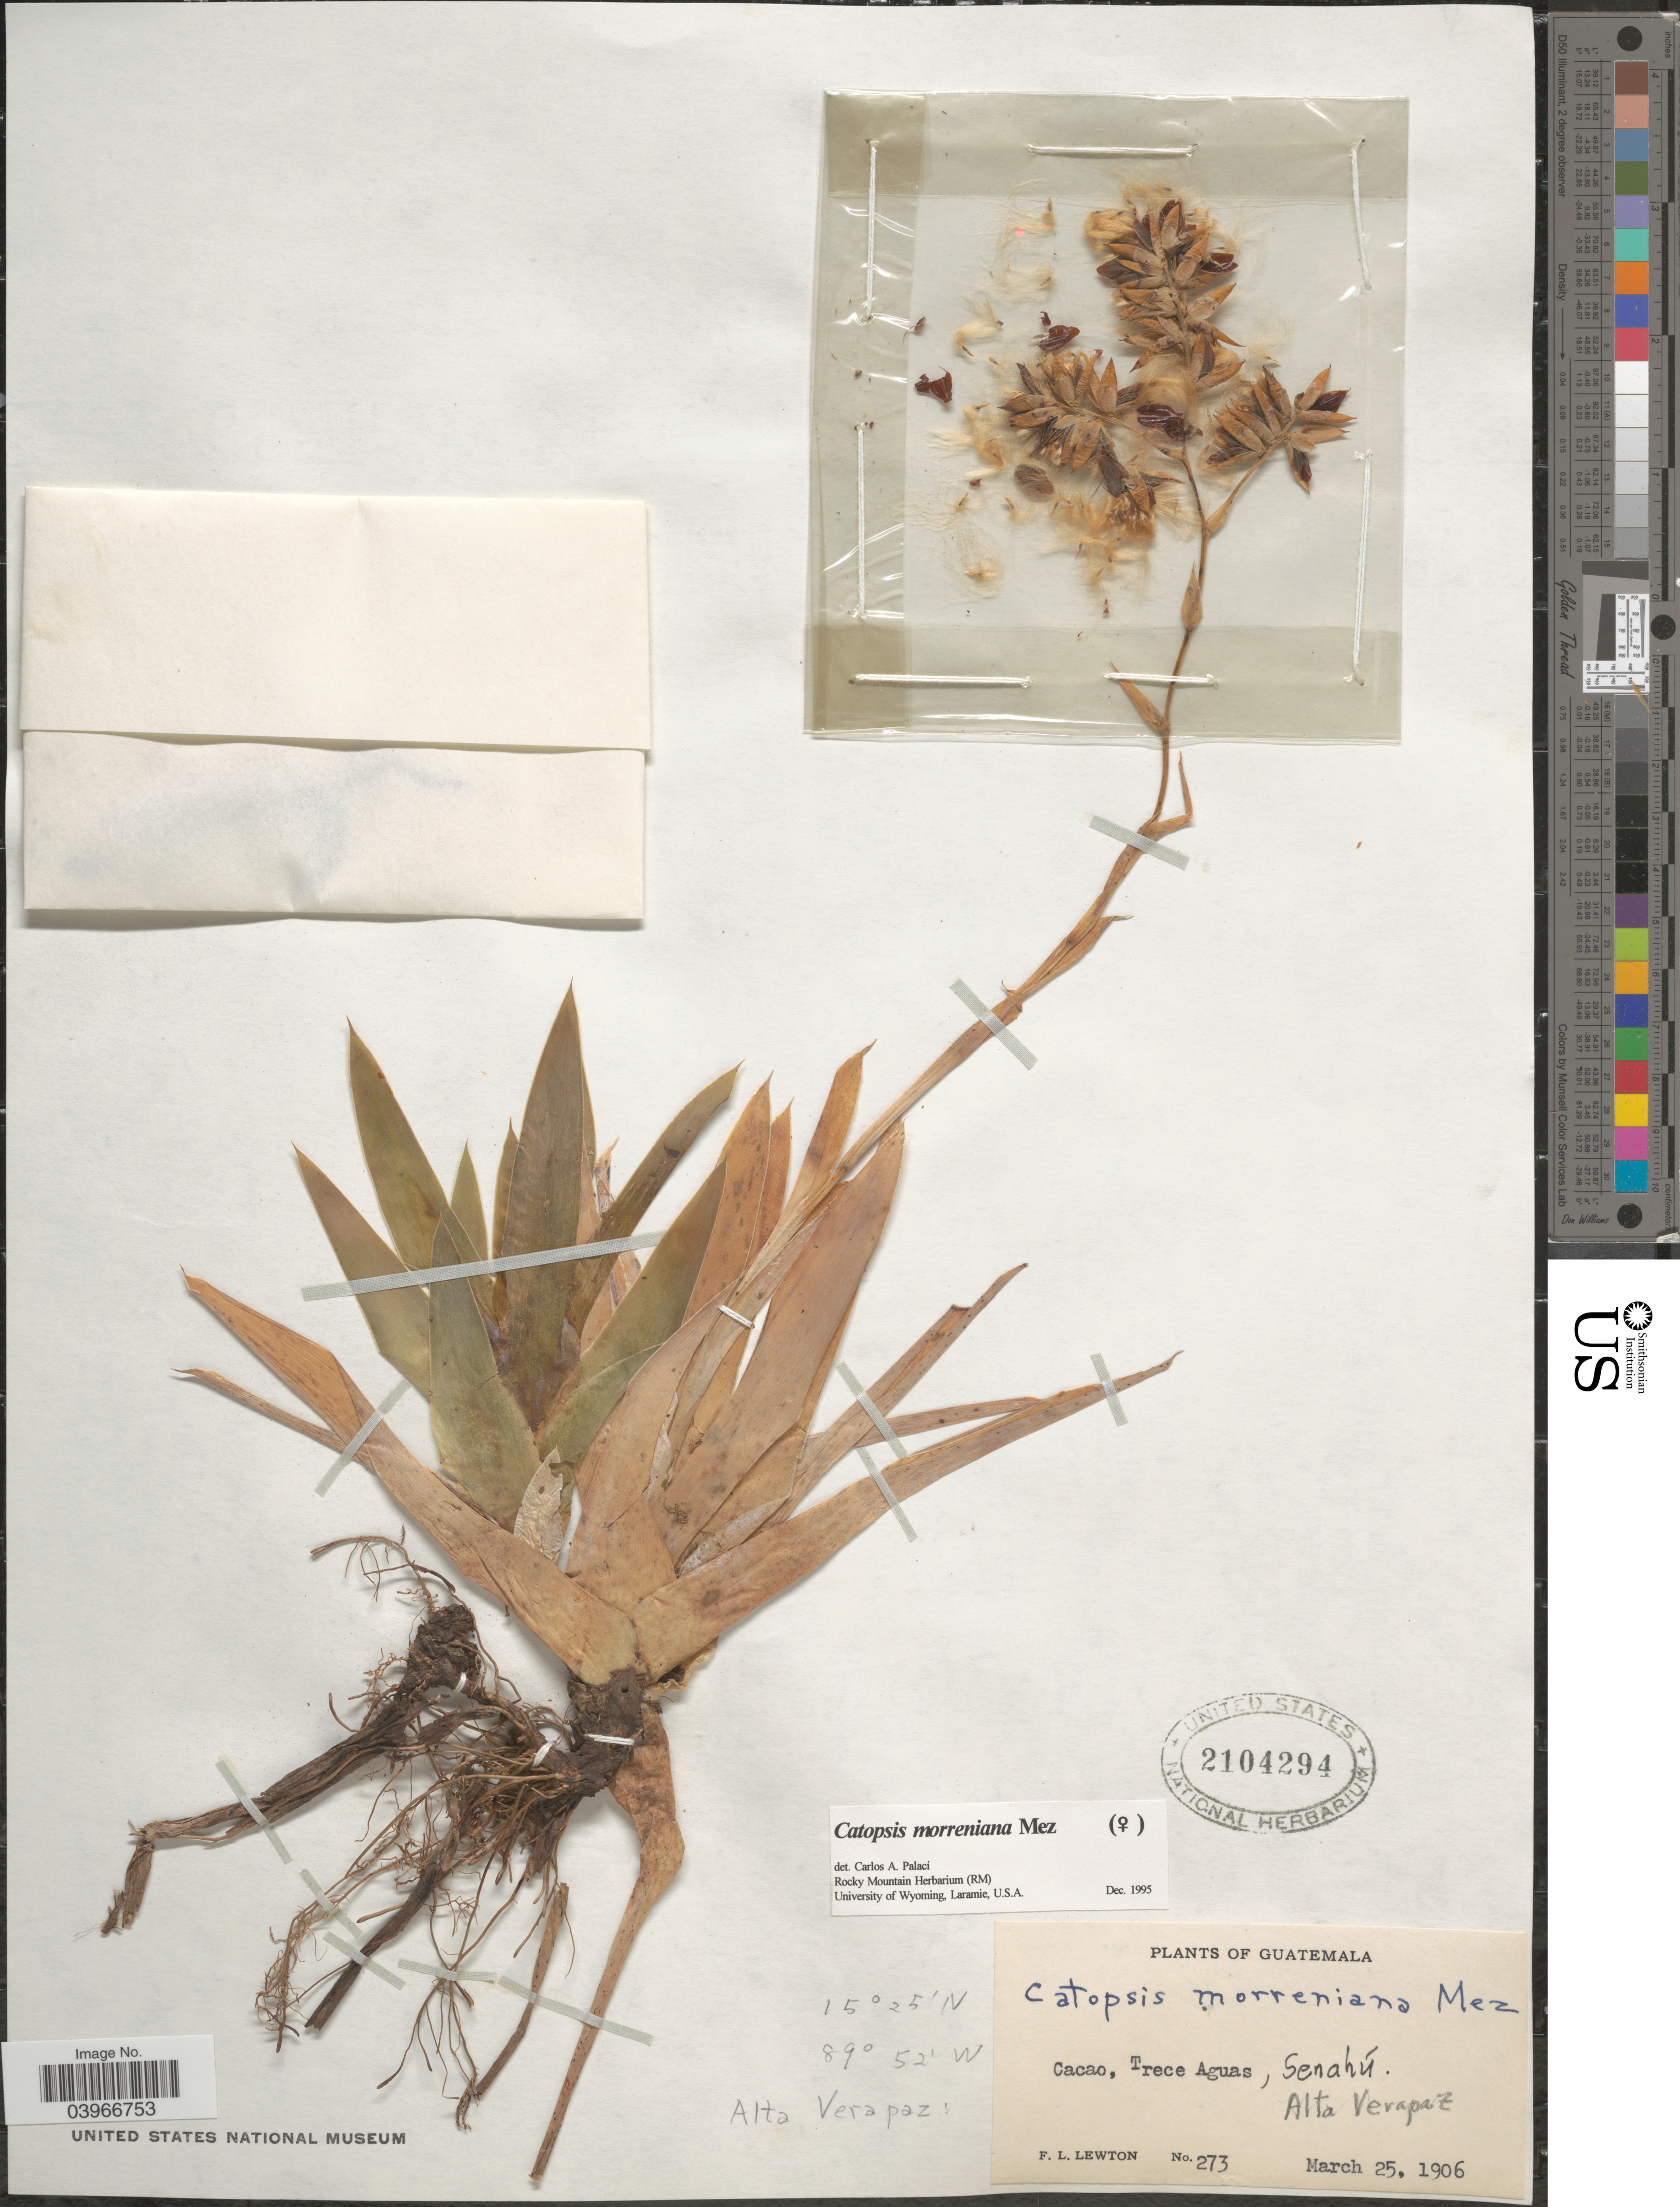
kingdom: Plantae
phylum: Tracheophyta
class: Liliopsida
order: Poales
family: Bromeliaceae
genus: Catopsis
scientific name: Catopsis morreniana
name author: Mez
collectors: F. L. Lewton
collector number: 273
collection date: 1906-03-25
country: Guatemala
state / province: Alta Verapaz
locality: Cacao, Trece Aguas, Senahú.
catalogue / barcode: US 2104294